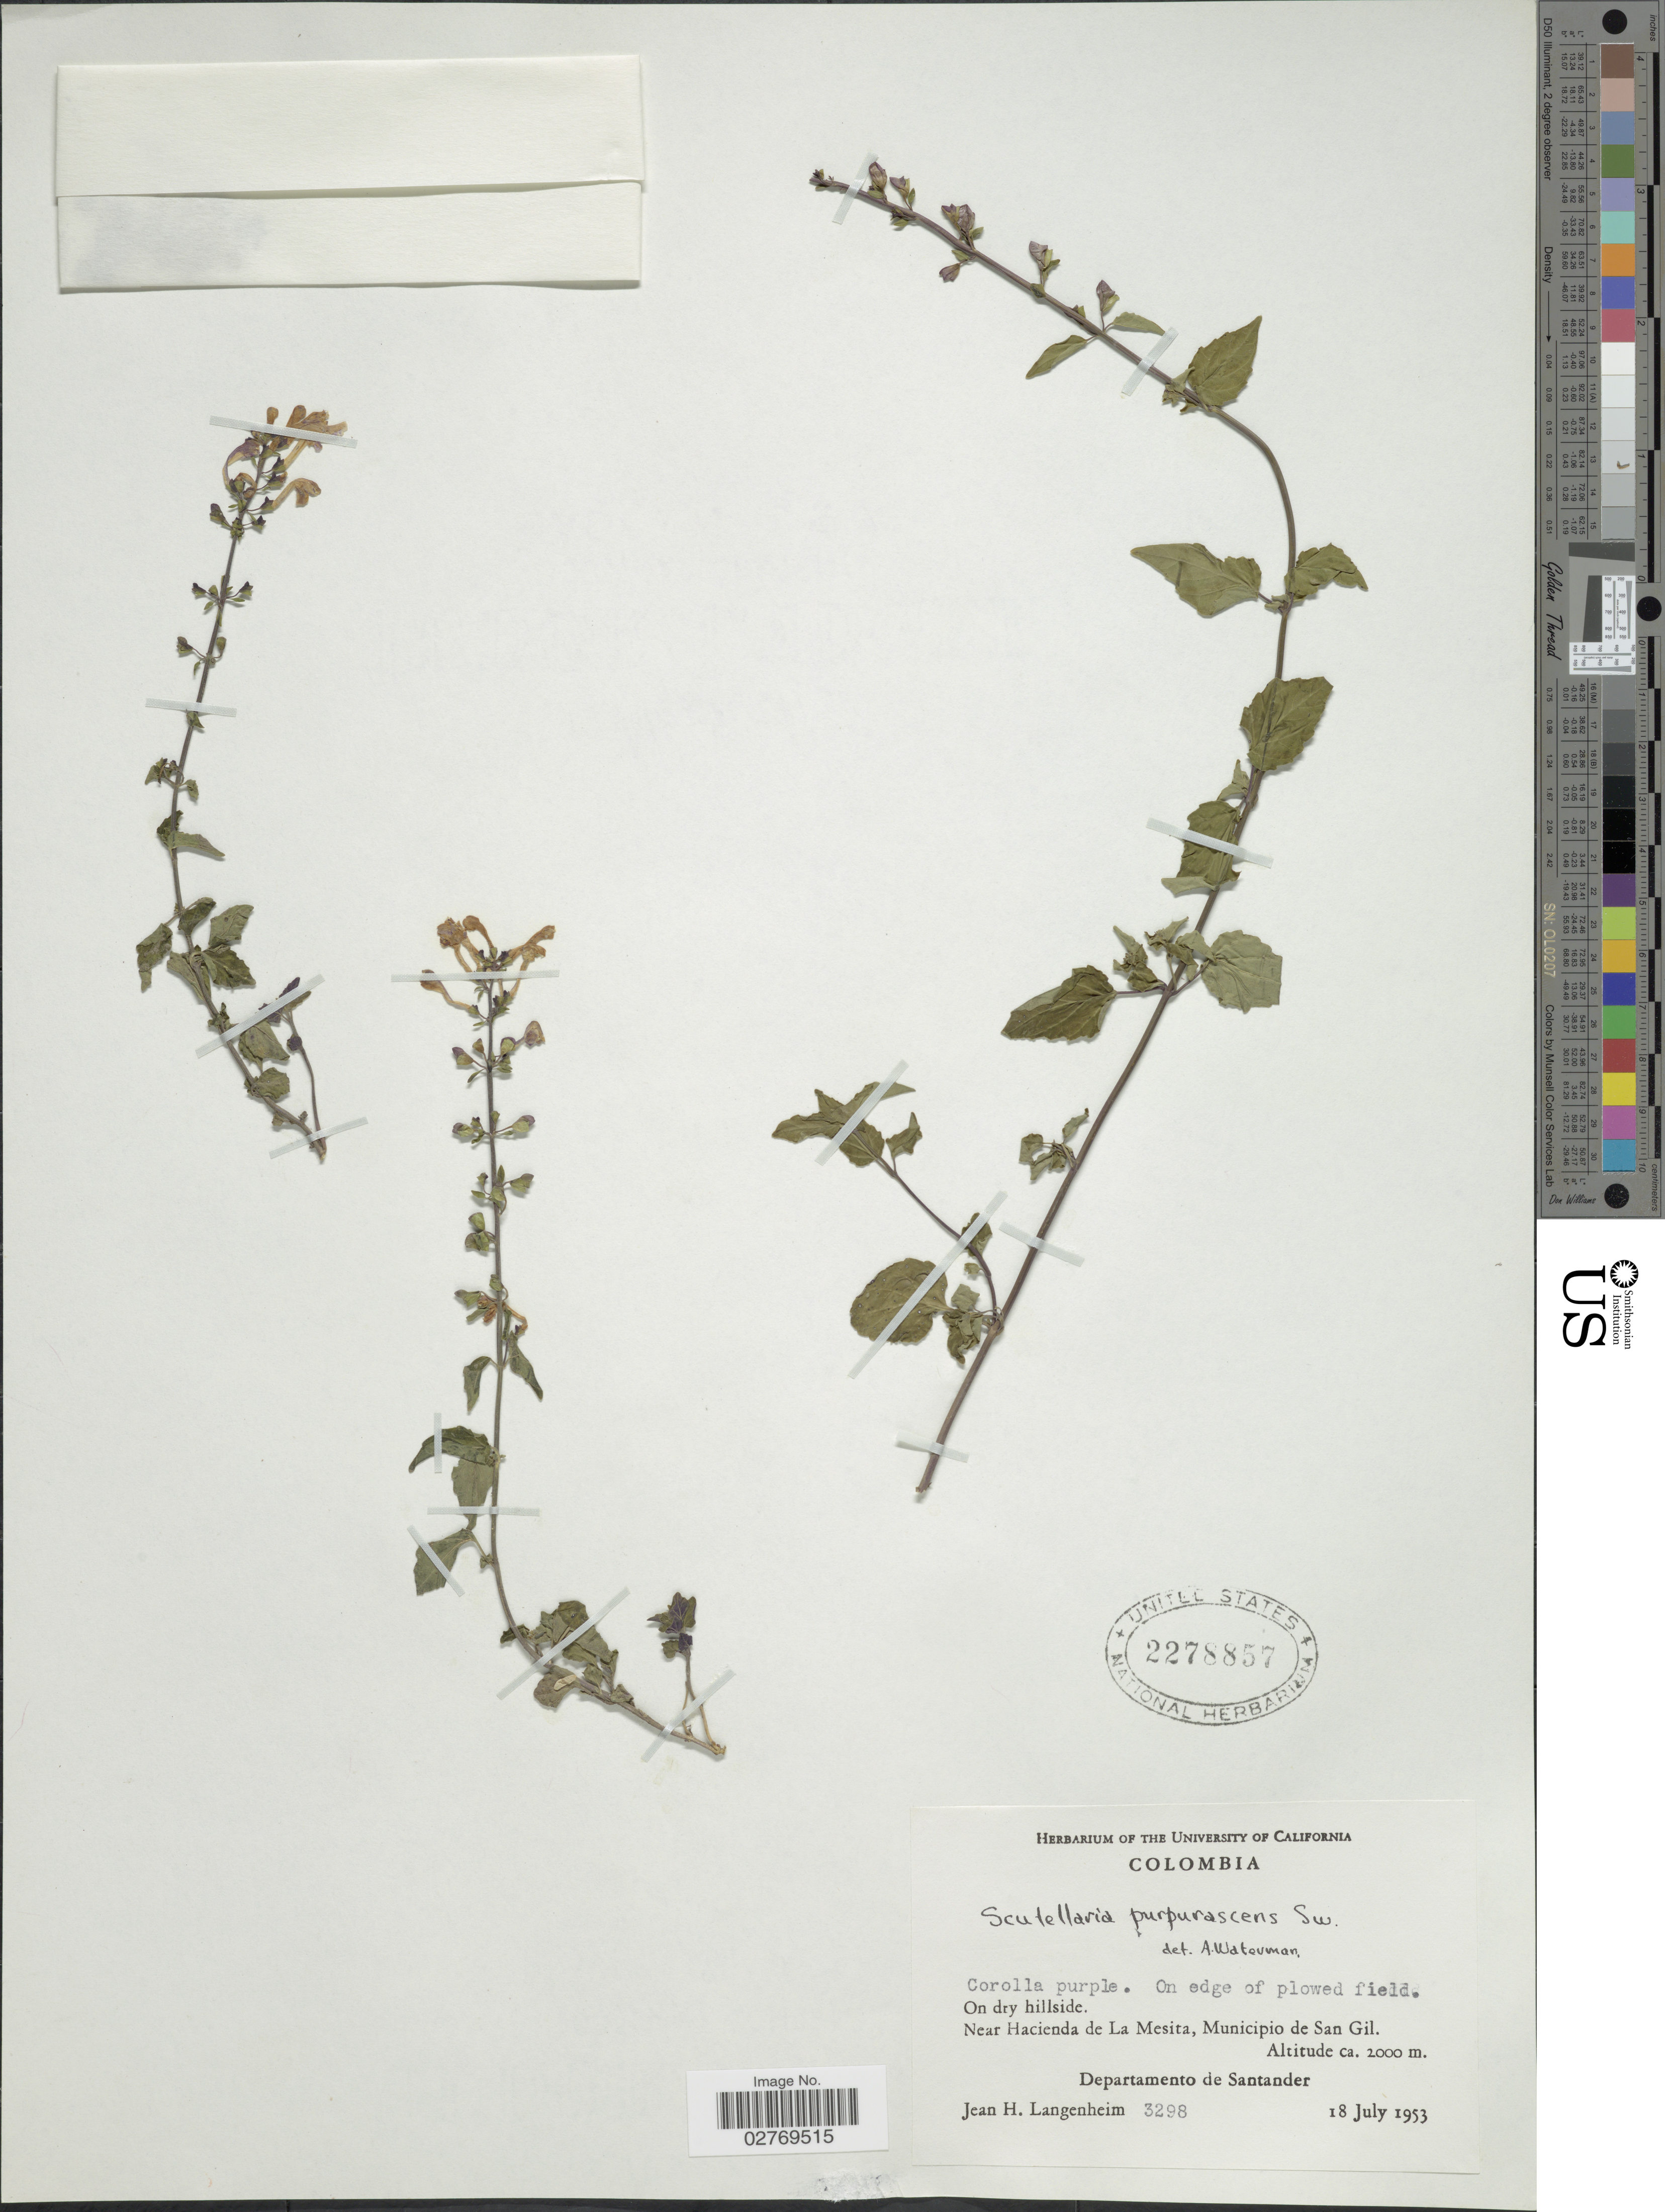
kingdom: Plantae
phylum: Tracheophyta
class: Magnoliopsida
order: Lamiales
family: Lamiaceae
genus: Scutellaria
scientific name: Scutellaria purpurascens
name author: Sw.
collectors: J. H. Langenheim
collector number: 3298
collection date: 1953-07-18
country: Colombia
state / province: Santander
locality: On dry hillside. Near Hacienda de La Mesita, Municipio de San Gil. Departamento de Santander.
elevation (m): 2000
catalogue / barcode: US 2278857